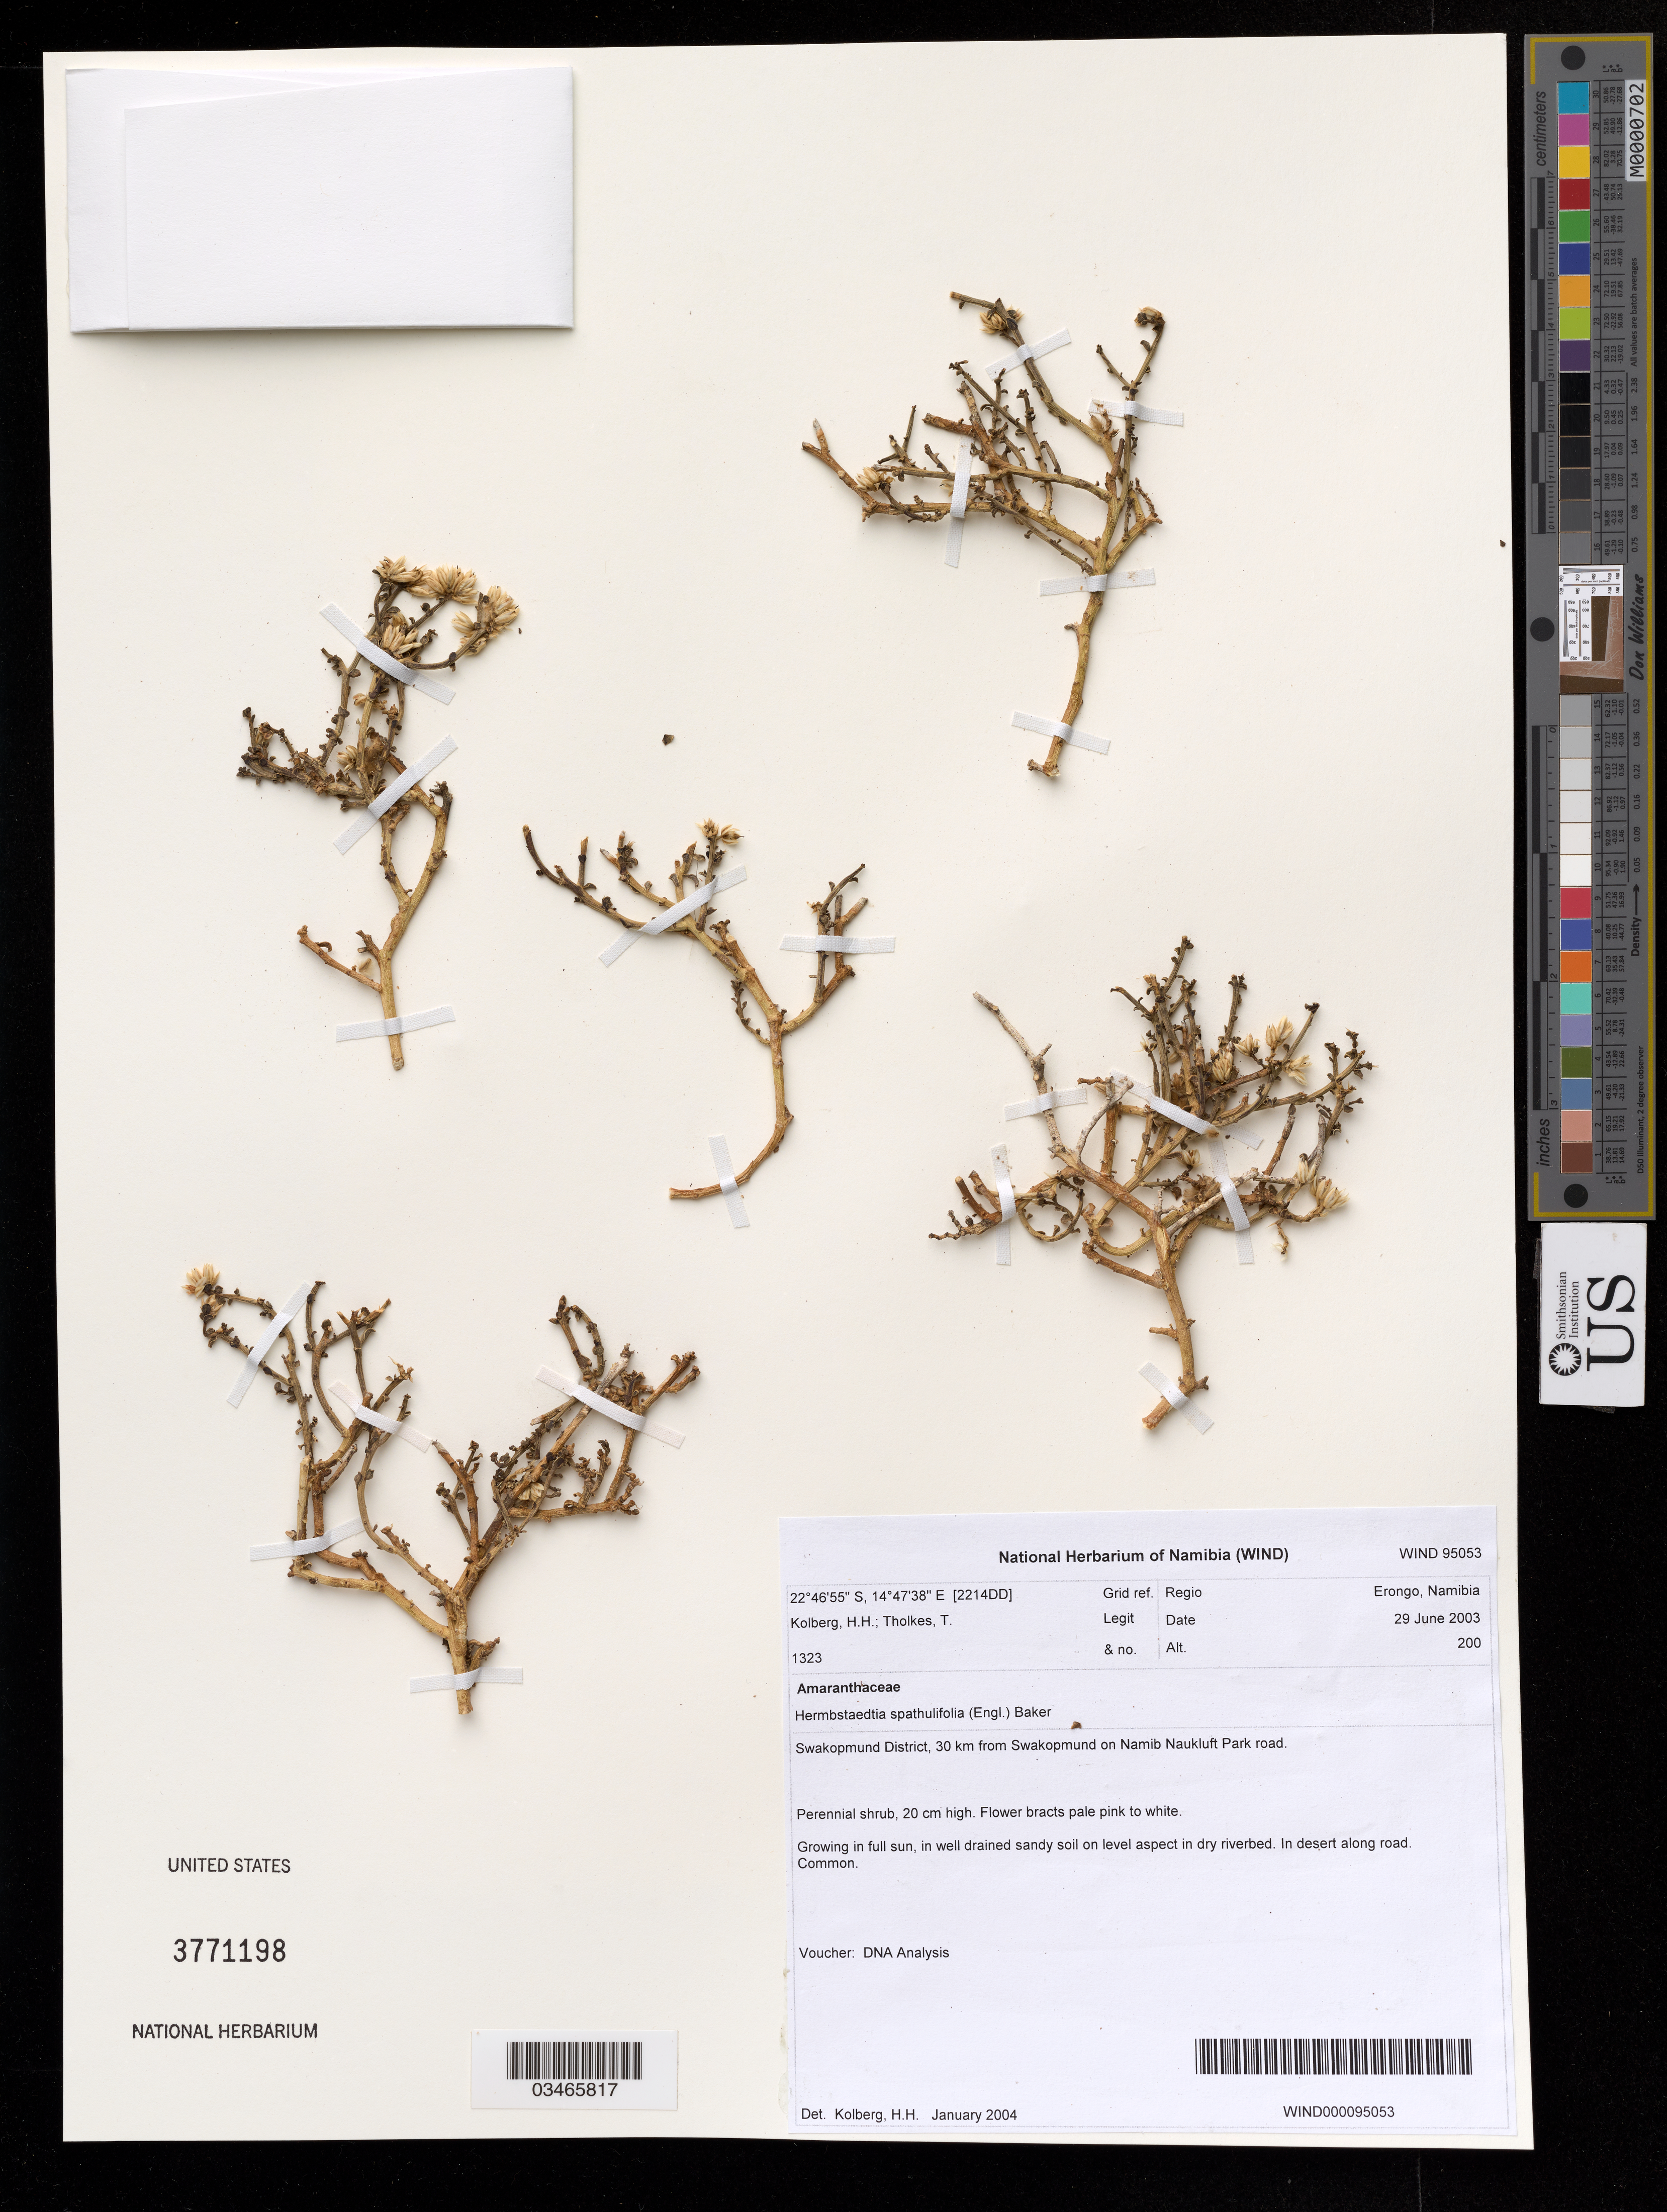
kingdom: Plantae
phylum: Tracheophyta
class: Magnoliopsida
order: Caryophyllales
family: Amaranthaceae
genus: Hermbstaedtia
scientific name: Hermbstaedtia spathulifolia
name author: Baker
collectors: H. H. Kolberg & T. Tholkes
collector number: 1323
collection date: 2003-06-29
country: Namibia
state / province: Erongo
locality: Swakopmund District, 30 km from Swakopmund on Namib Naukluft Park road.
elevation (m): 200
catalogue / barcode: US 3771198